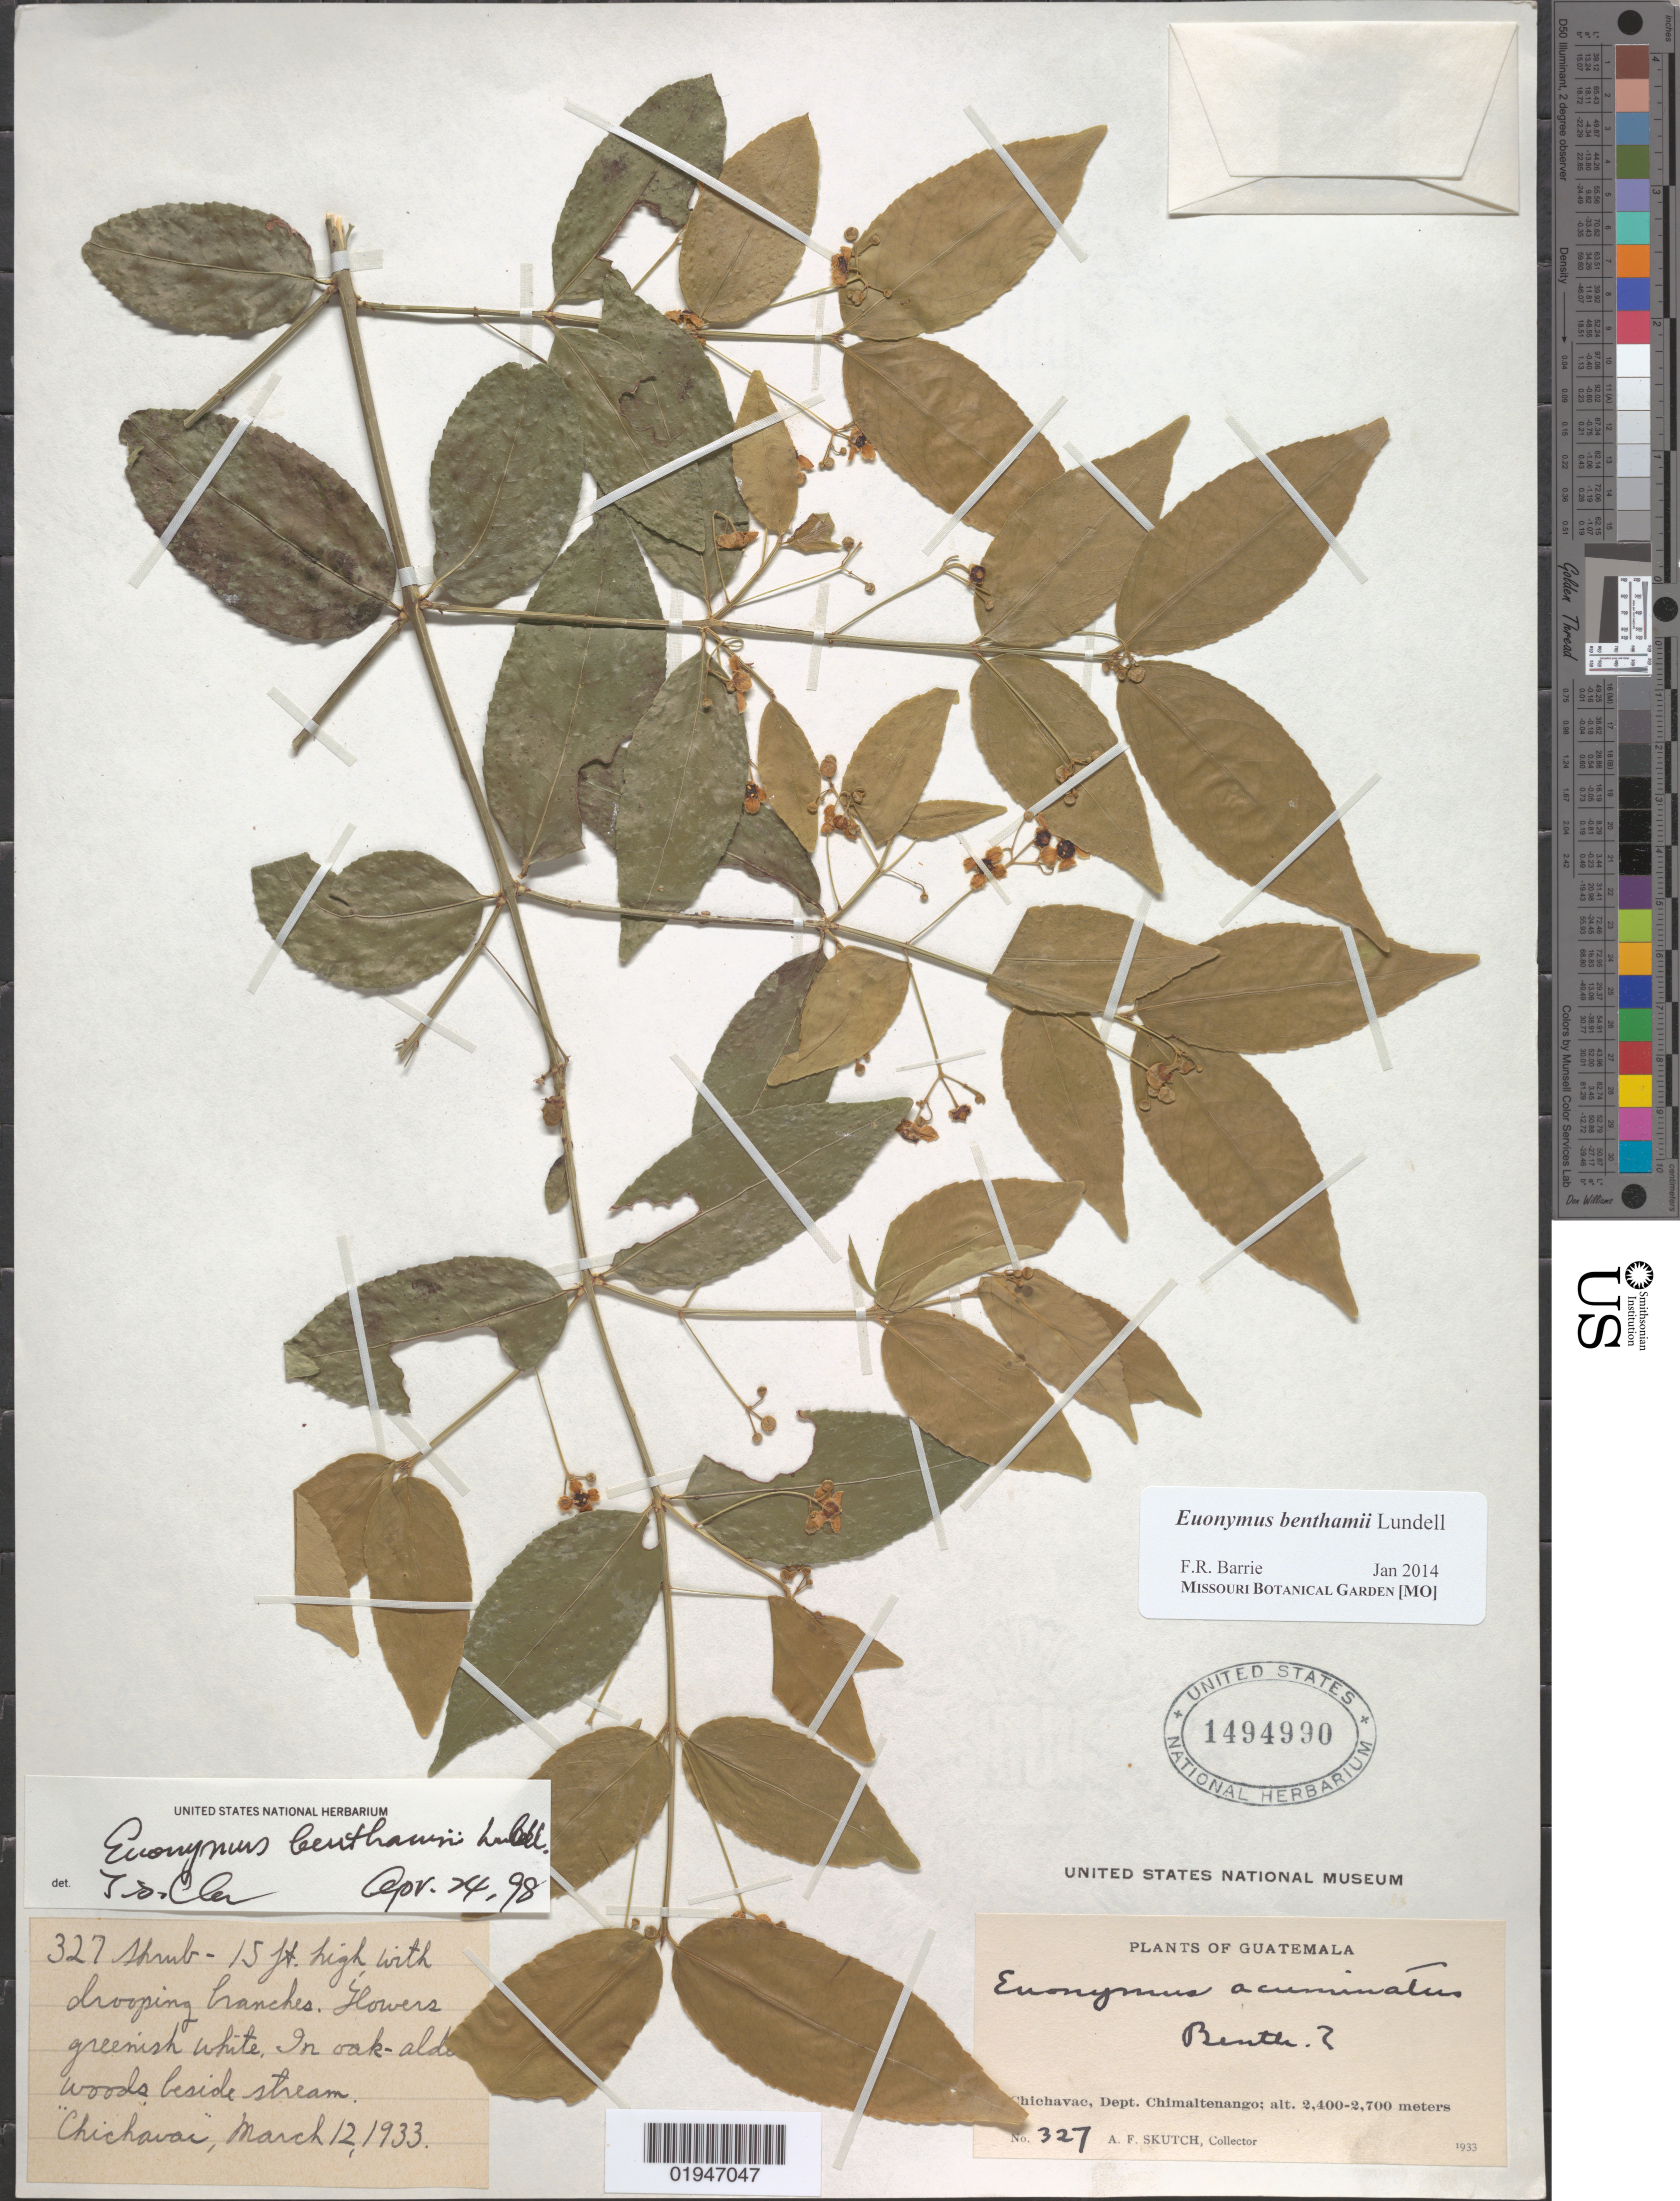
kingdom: Plantae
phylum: Tracheophyta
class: Magnoliopsida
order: Celastrales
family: Celastraceae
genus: Euonymus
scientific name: Euonymus benthamii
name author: Lundell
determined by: Barrie, F. R.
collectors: A. F. Skutch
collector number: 327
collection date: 1933-03-12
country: Guatemala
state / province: Chimaltenango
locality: Chichavac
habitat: In oak-alder woods beside stream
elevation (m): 2400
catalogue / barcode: US 1494990